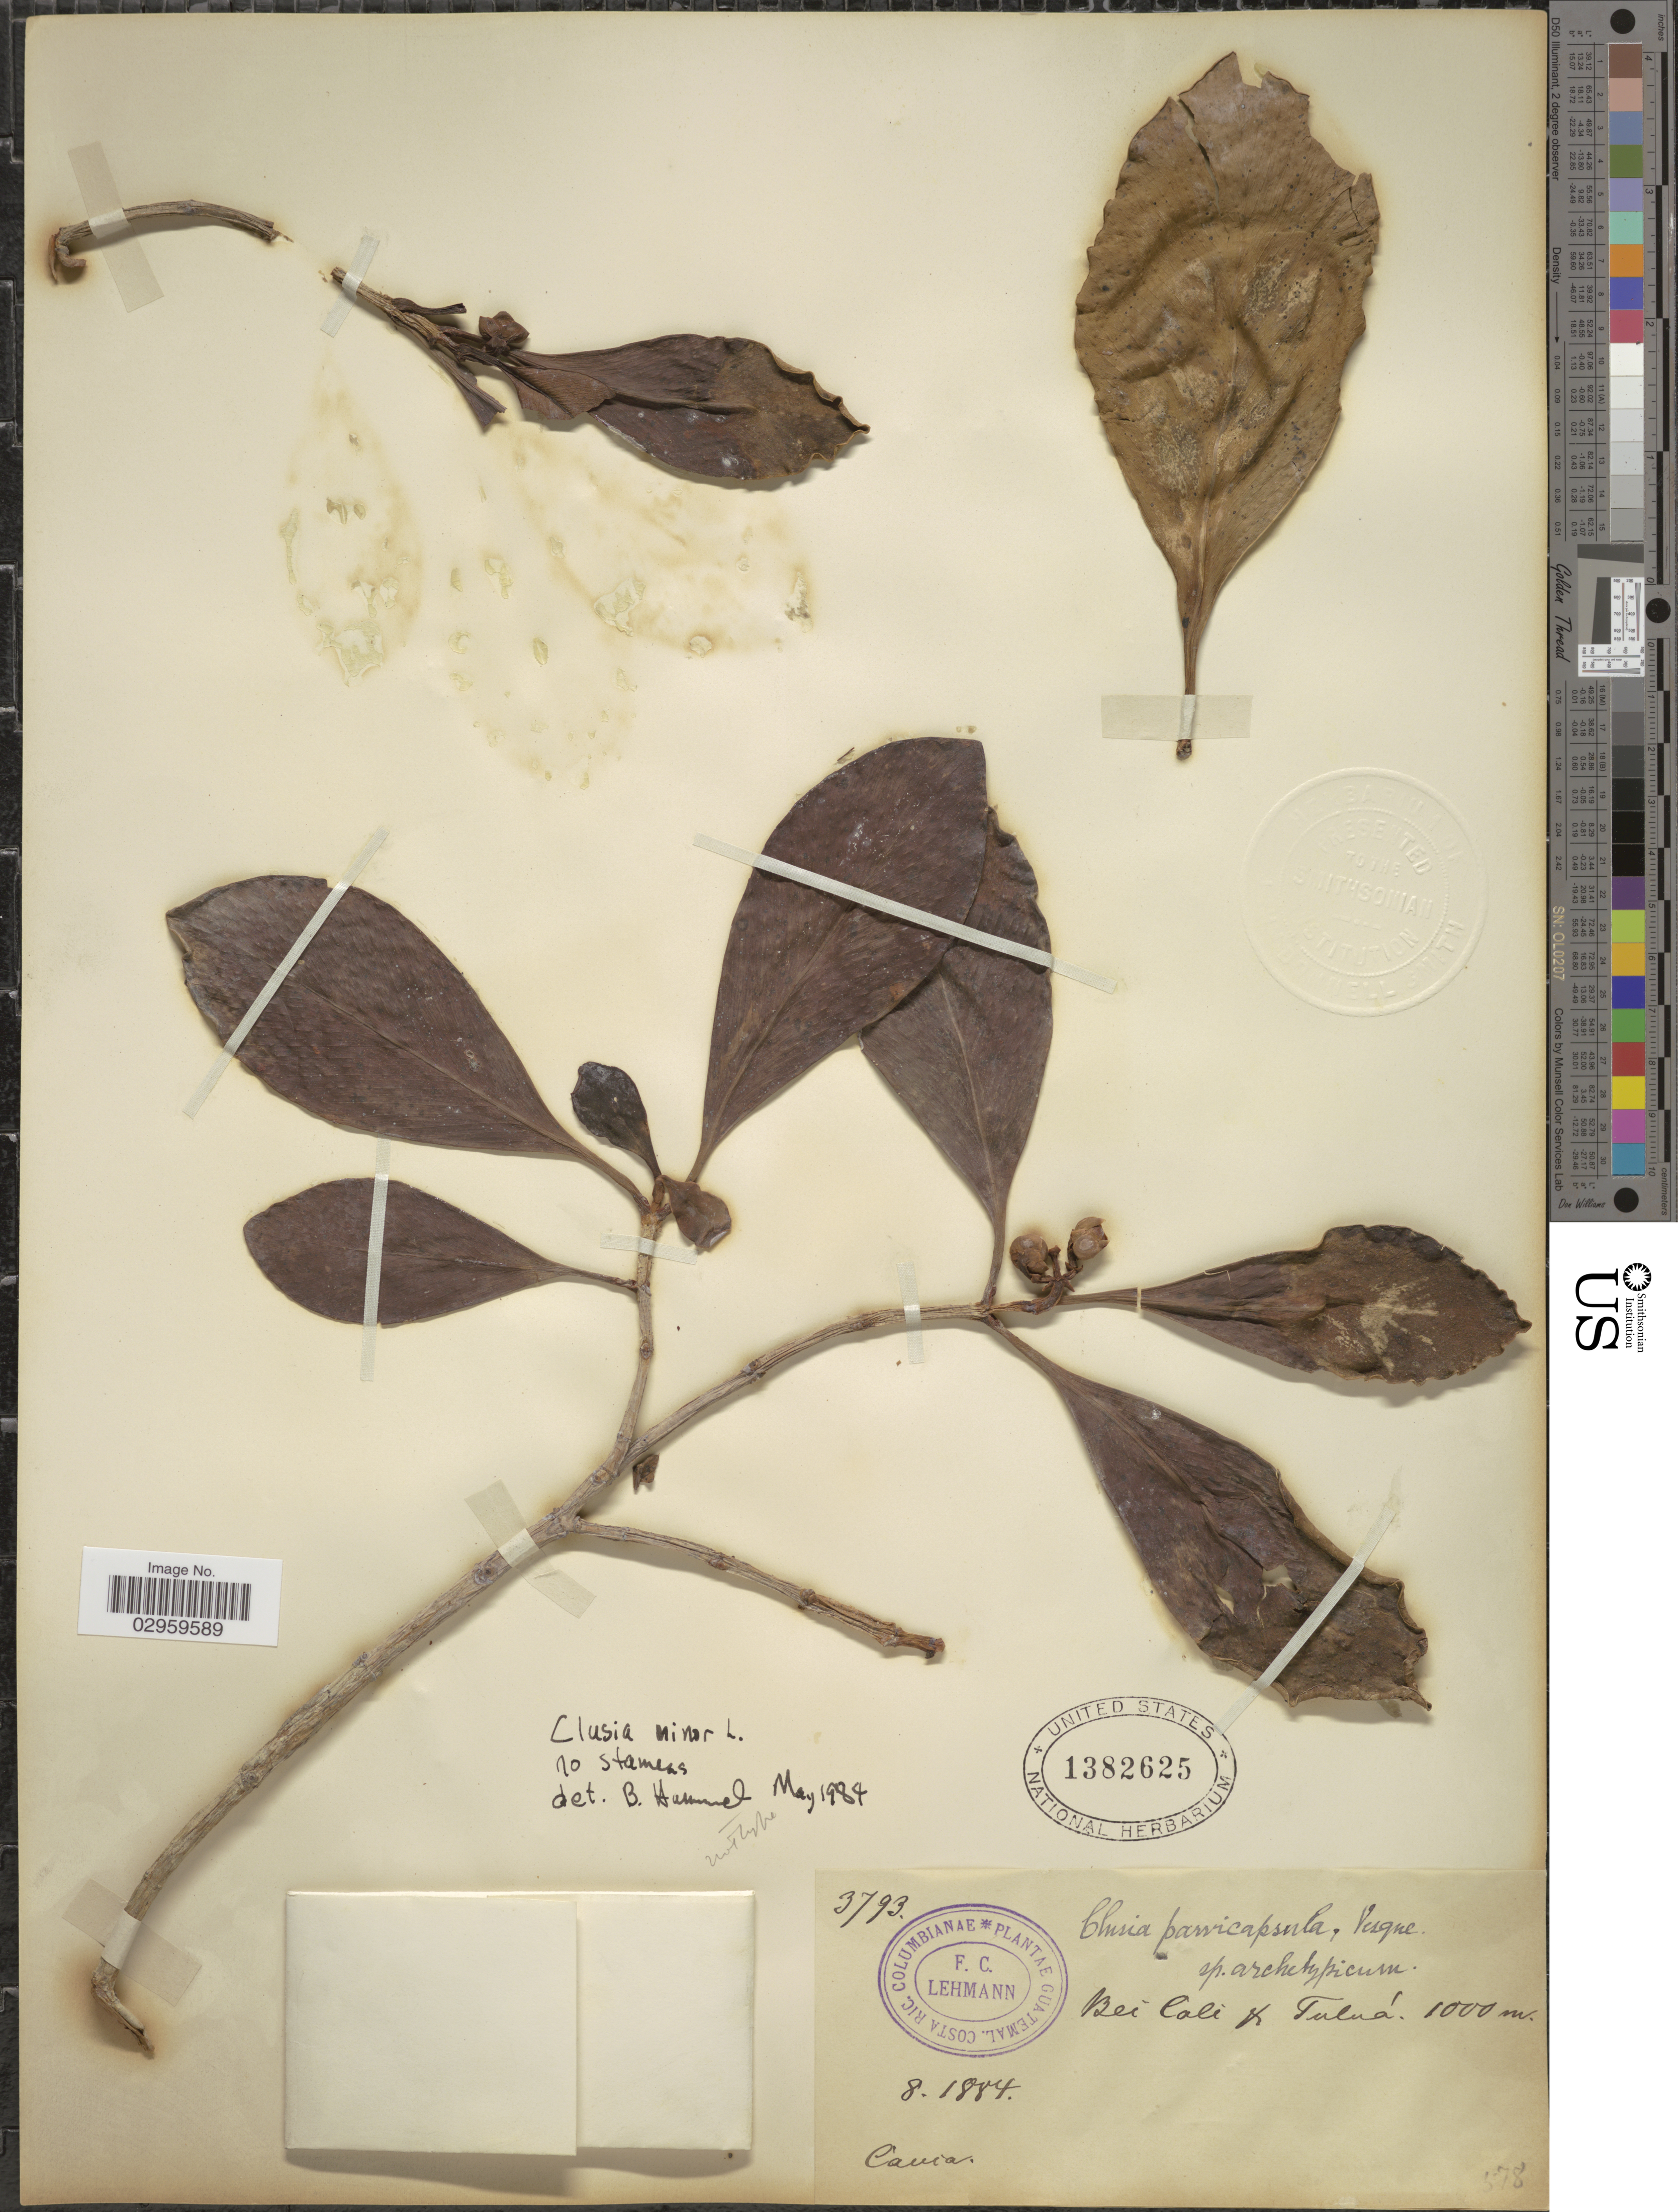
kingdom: Plantae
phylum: Tracheophyta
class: Magnoliopsida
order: Malpighiales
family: Clusiaceae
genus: Clusia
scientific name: Clusia minor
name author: L.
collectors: F. C. Lehmann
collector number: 3793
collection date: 1884-08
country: Colombia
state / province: Cauca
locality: Bei Cali & Tuluá.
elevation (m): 1000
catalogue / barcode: US 1382625